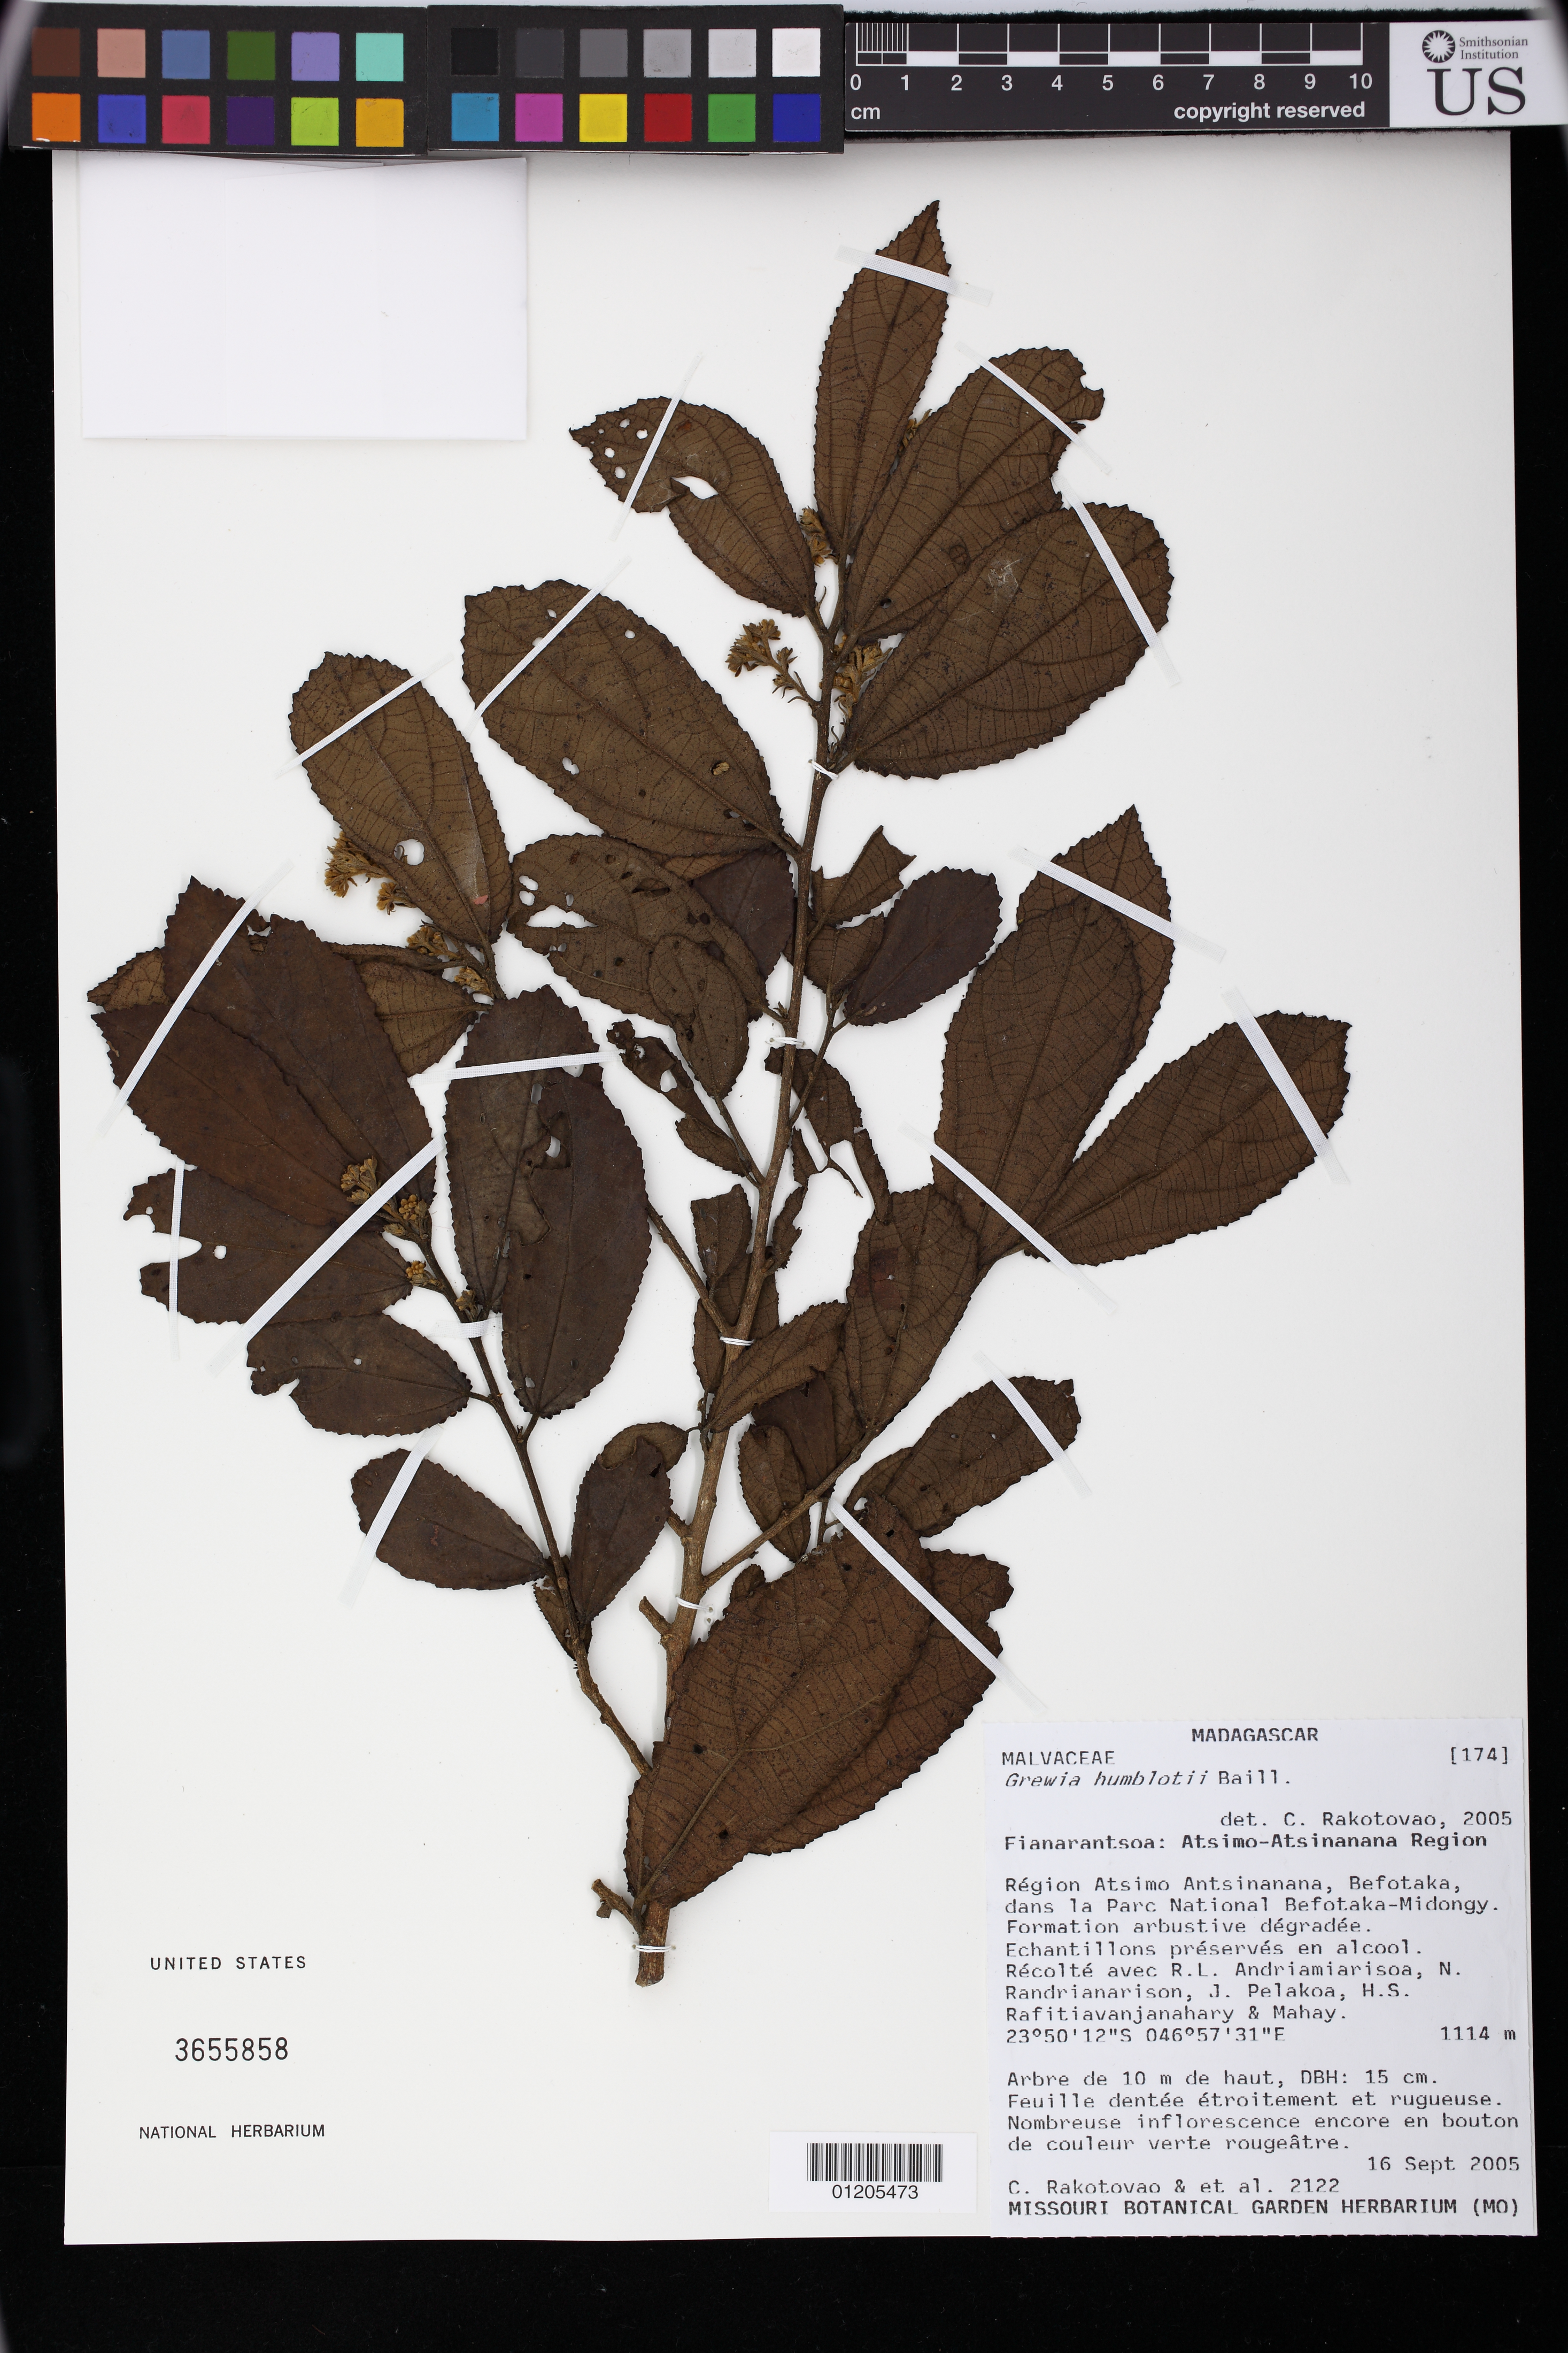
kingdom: Plantae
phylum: Tracheophyta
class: Magnoliopsida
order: Malvales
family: Malvaceae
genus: Grewia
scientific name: Grewia humblotii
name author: Baill.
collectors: C. Rakotovao, R. Andriamiharisoa, J. Pelakoa & H. S. Randriavanjanahary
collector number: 2122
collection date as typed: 16 Sep 2005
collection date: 2005-09-16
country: Madagascar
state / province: Atsimo-Atsinanana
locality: Fianarantsoa: Region Atsimo Antsinanana, Befotaka, dans la Parc National Befotaka-Midongy.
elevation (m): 1114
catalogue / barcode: US 3655858